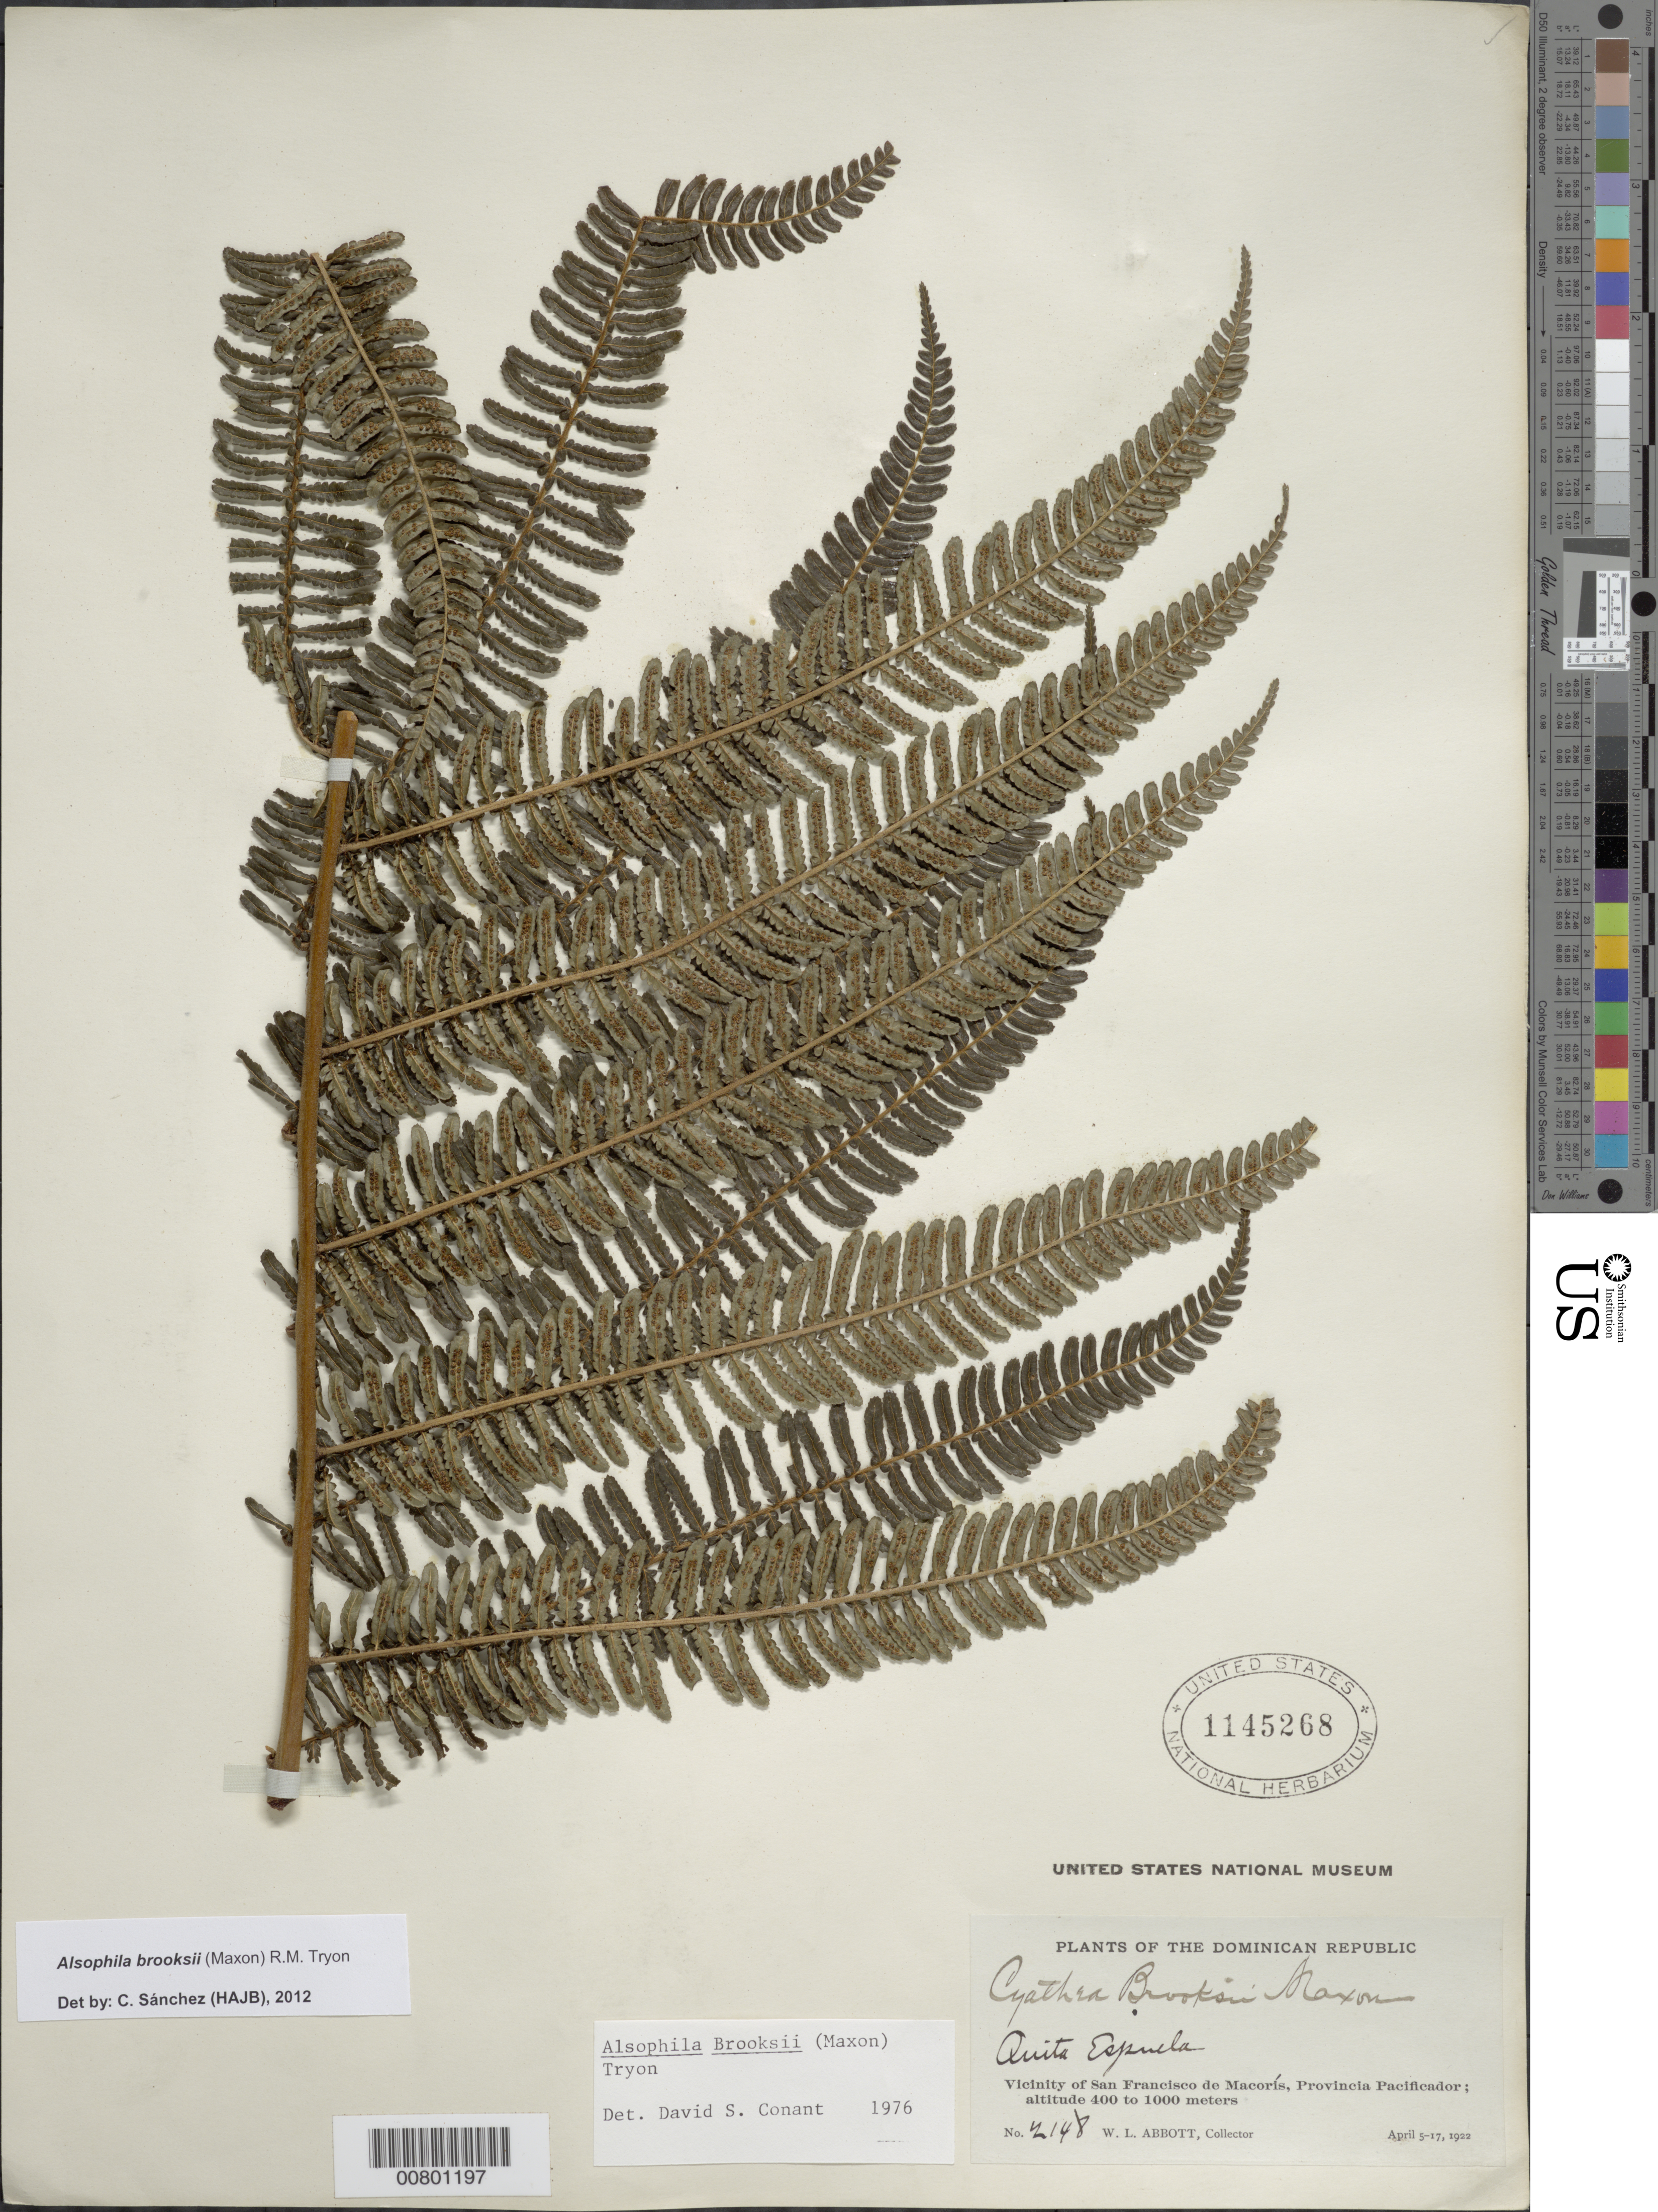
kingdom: Plantae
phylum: Tracheophyta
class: Polypodiopsida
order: Cyatheales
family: Cyatheaceae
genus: Alsophila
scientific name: Alsophila brooksii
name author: (Maxon) R.M. Tryon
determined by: Conant, D. S.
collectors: W. L. Abbott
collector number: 2148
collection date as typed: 05 Apr 1922 to 17 Apr 1922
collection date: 1922-04-05/1922-04-17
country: Dominican Republic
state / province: Duarte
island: Hispaniola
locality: San Francisco de Macorís vicinity, Quita Espuela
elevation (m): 400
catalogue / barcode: US 1145268